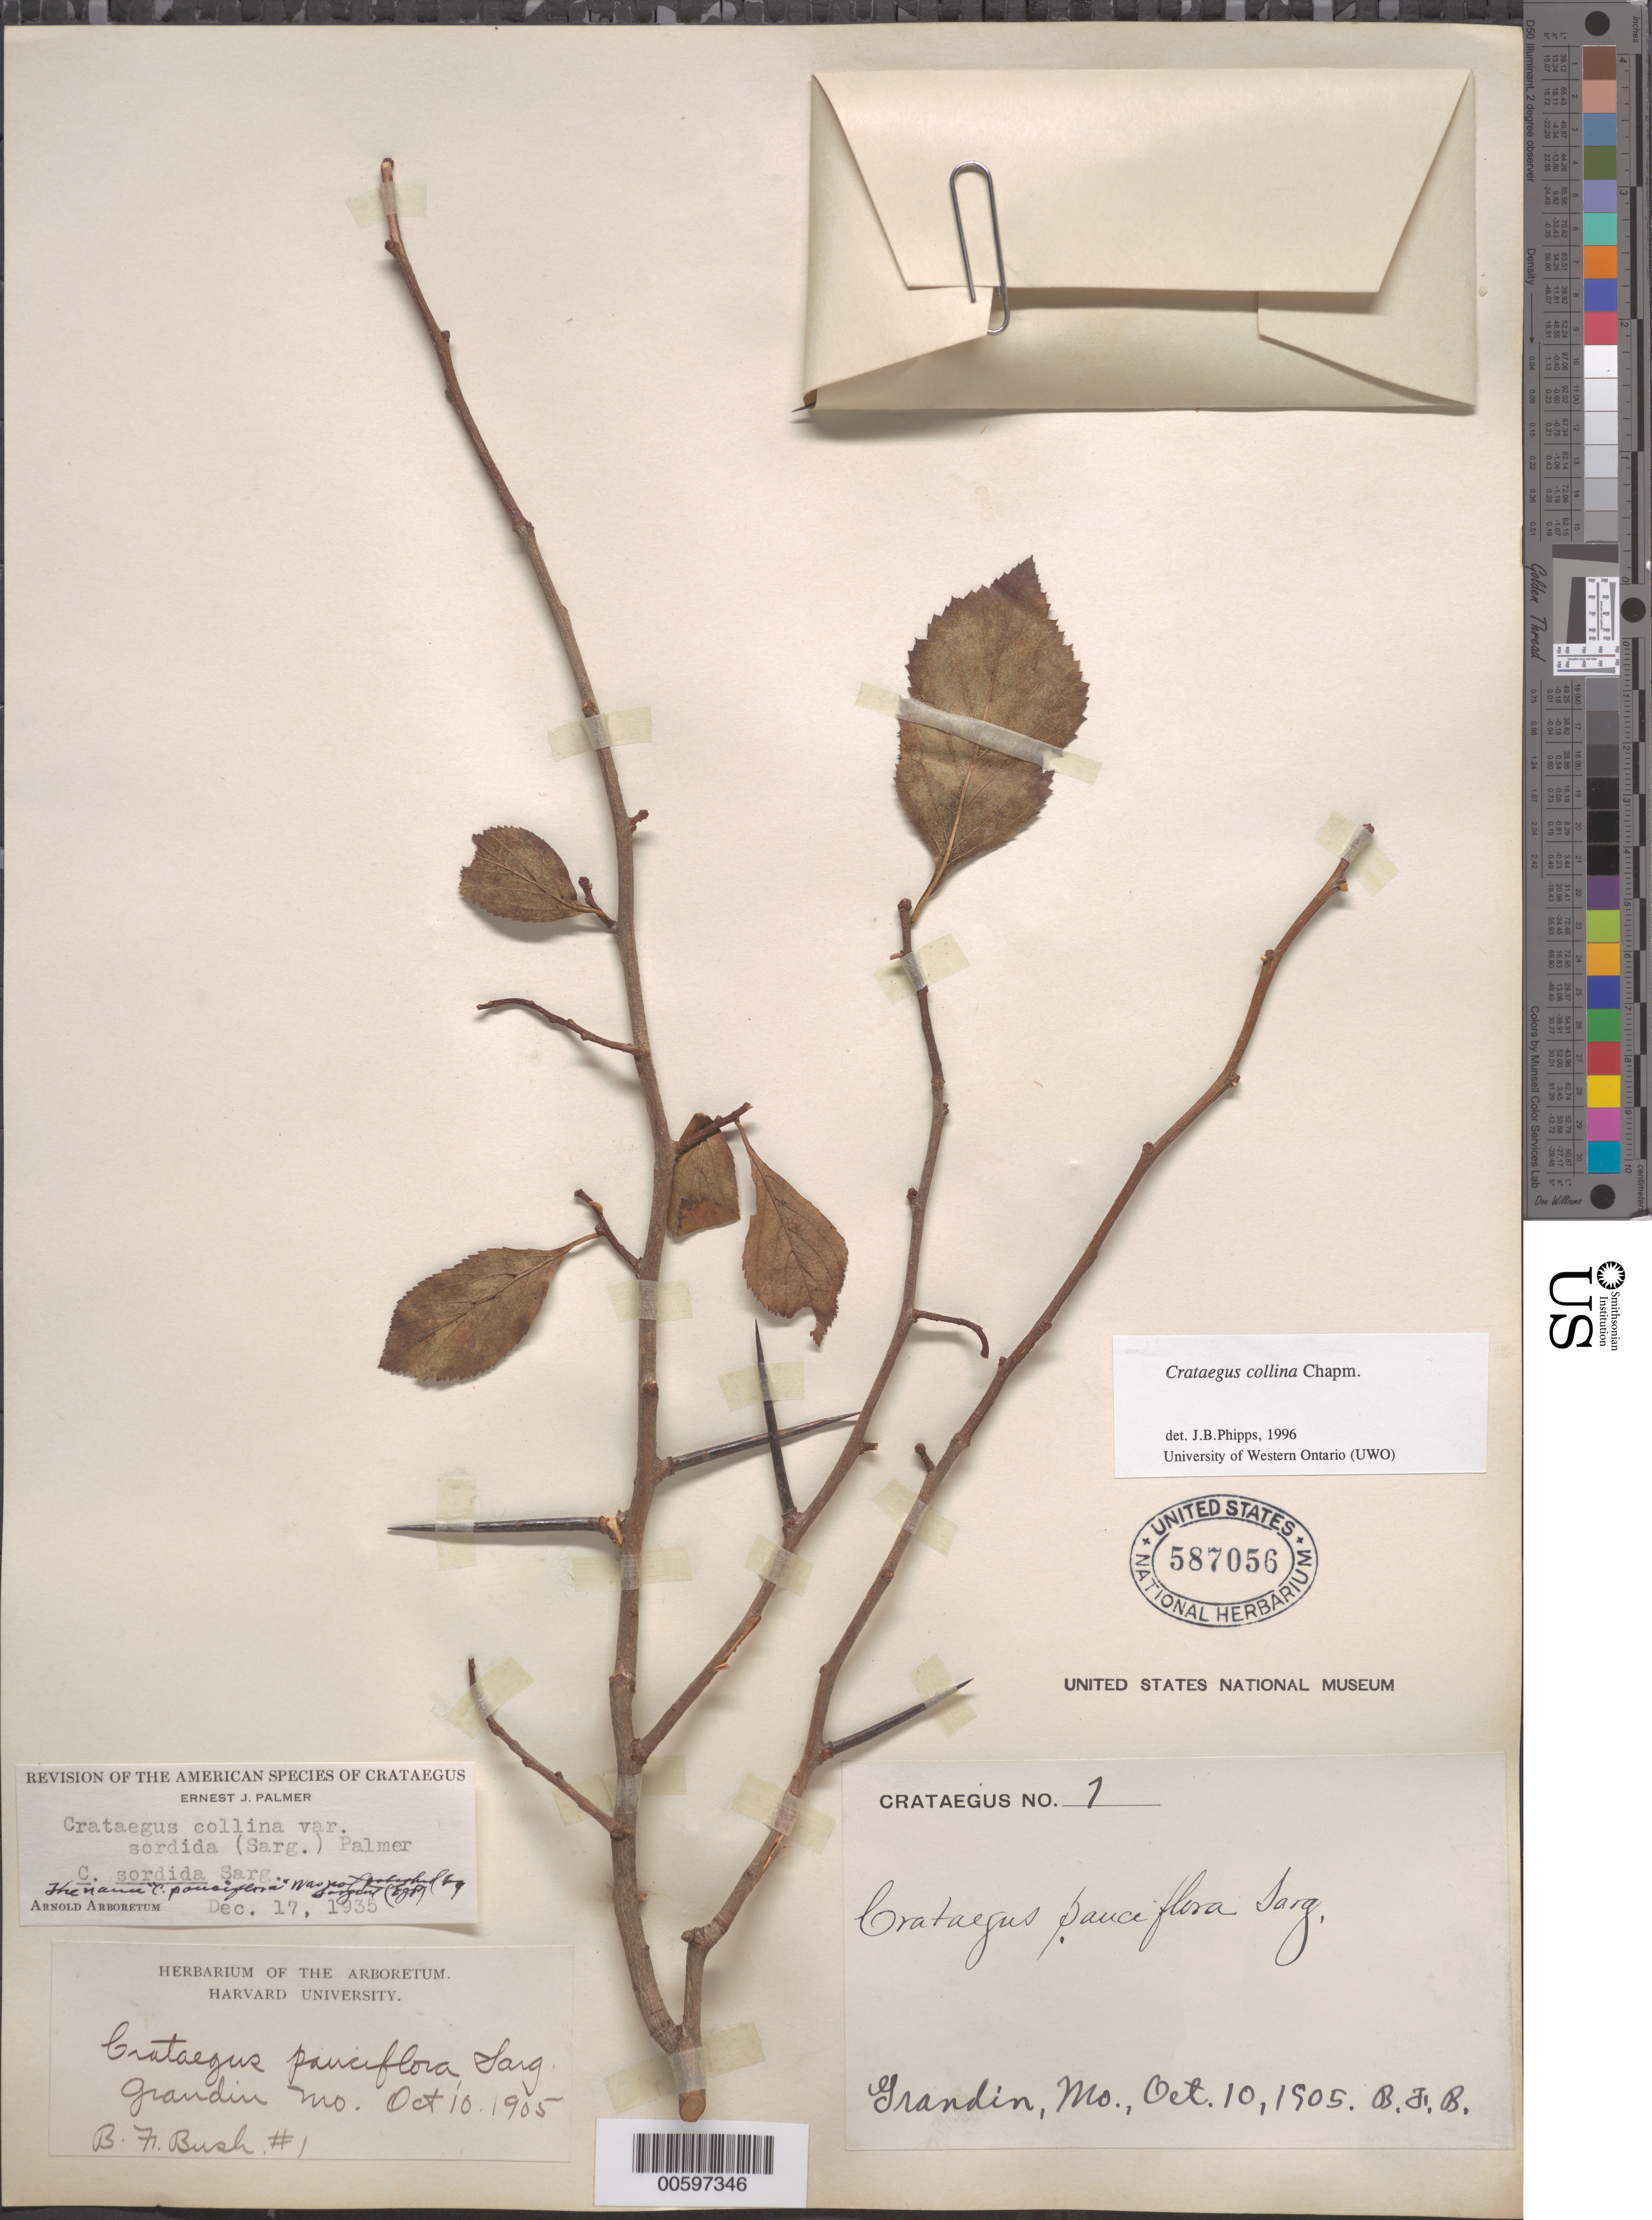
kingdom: Plantae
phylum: Tracheophyta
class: Magnoliopsida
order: Rosales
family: Rosaceae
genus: Crataegus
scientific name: Crataegus collina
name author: Chapm.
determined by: Phipps, James B., (UWO), University of Western Ontario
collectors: B. F. Bush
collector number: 1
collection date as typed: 10 Oct 1905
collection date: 1905-10-10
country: United States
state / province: Missouri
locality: Grandin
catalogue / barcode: US 587056